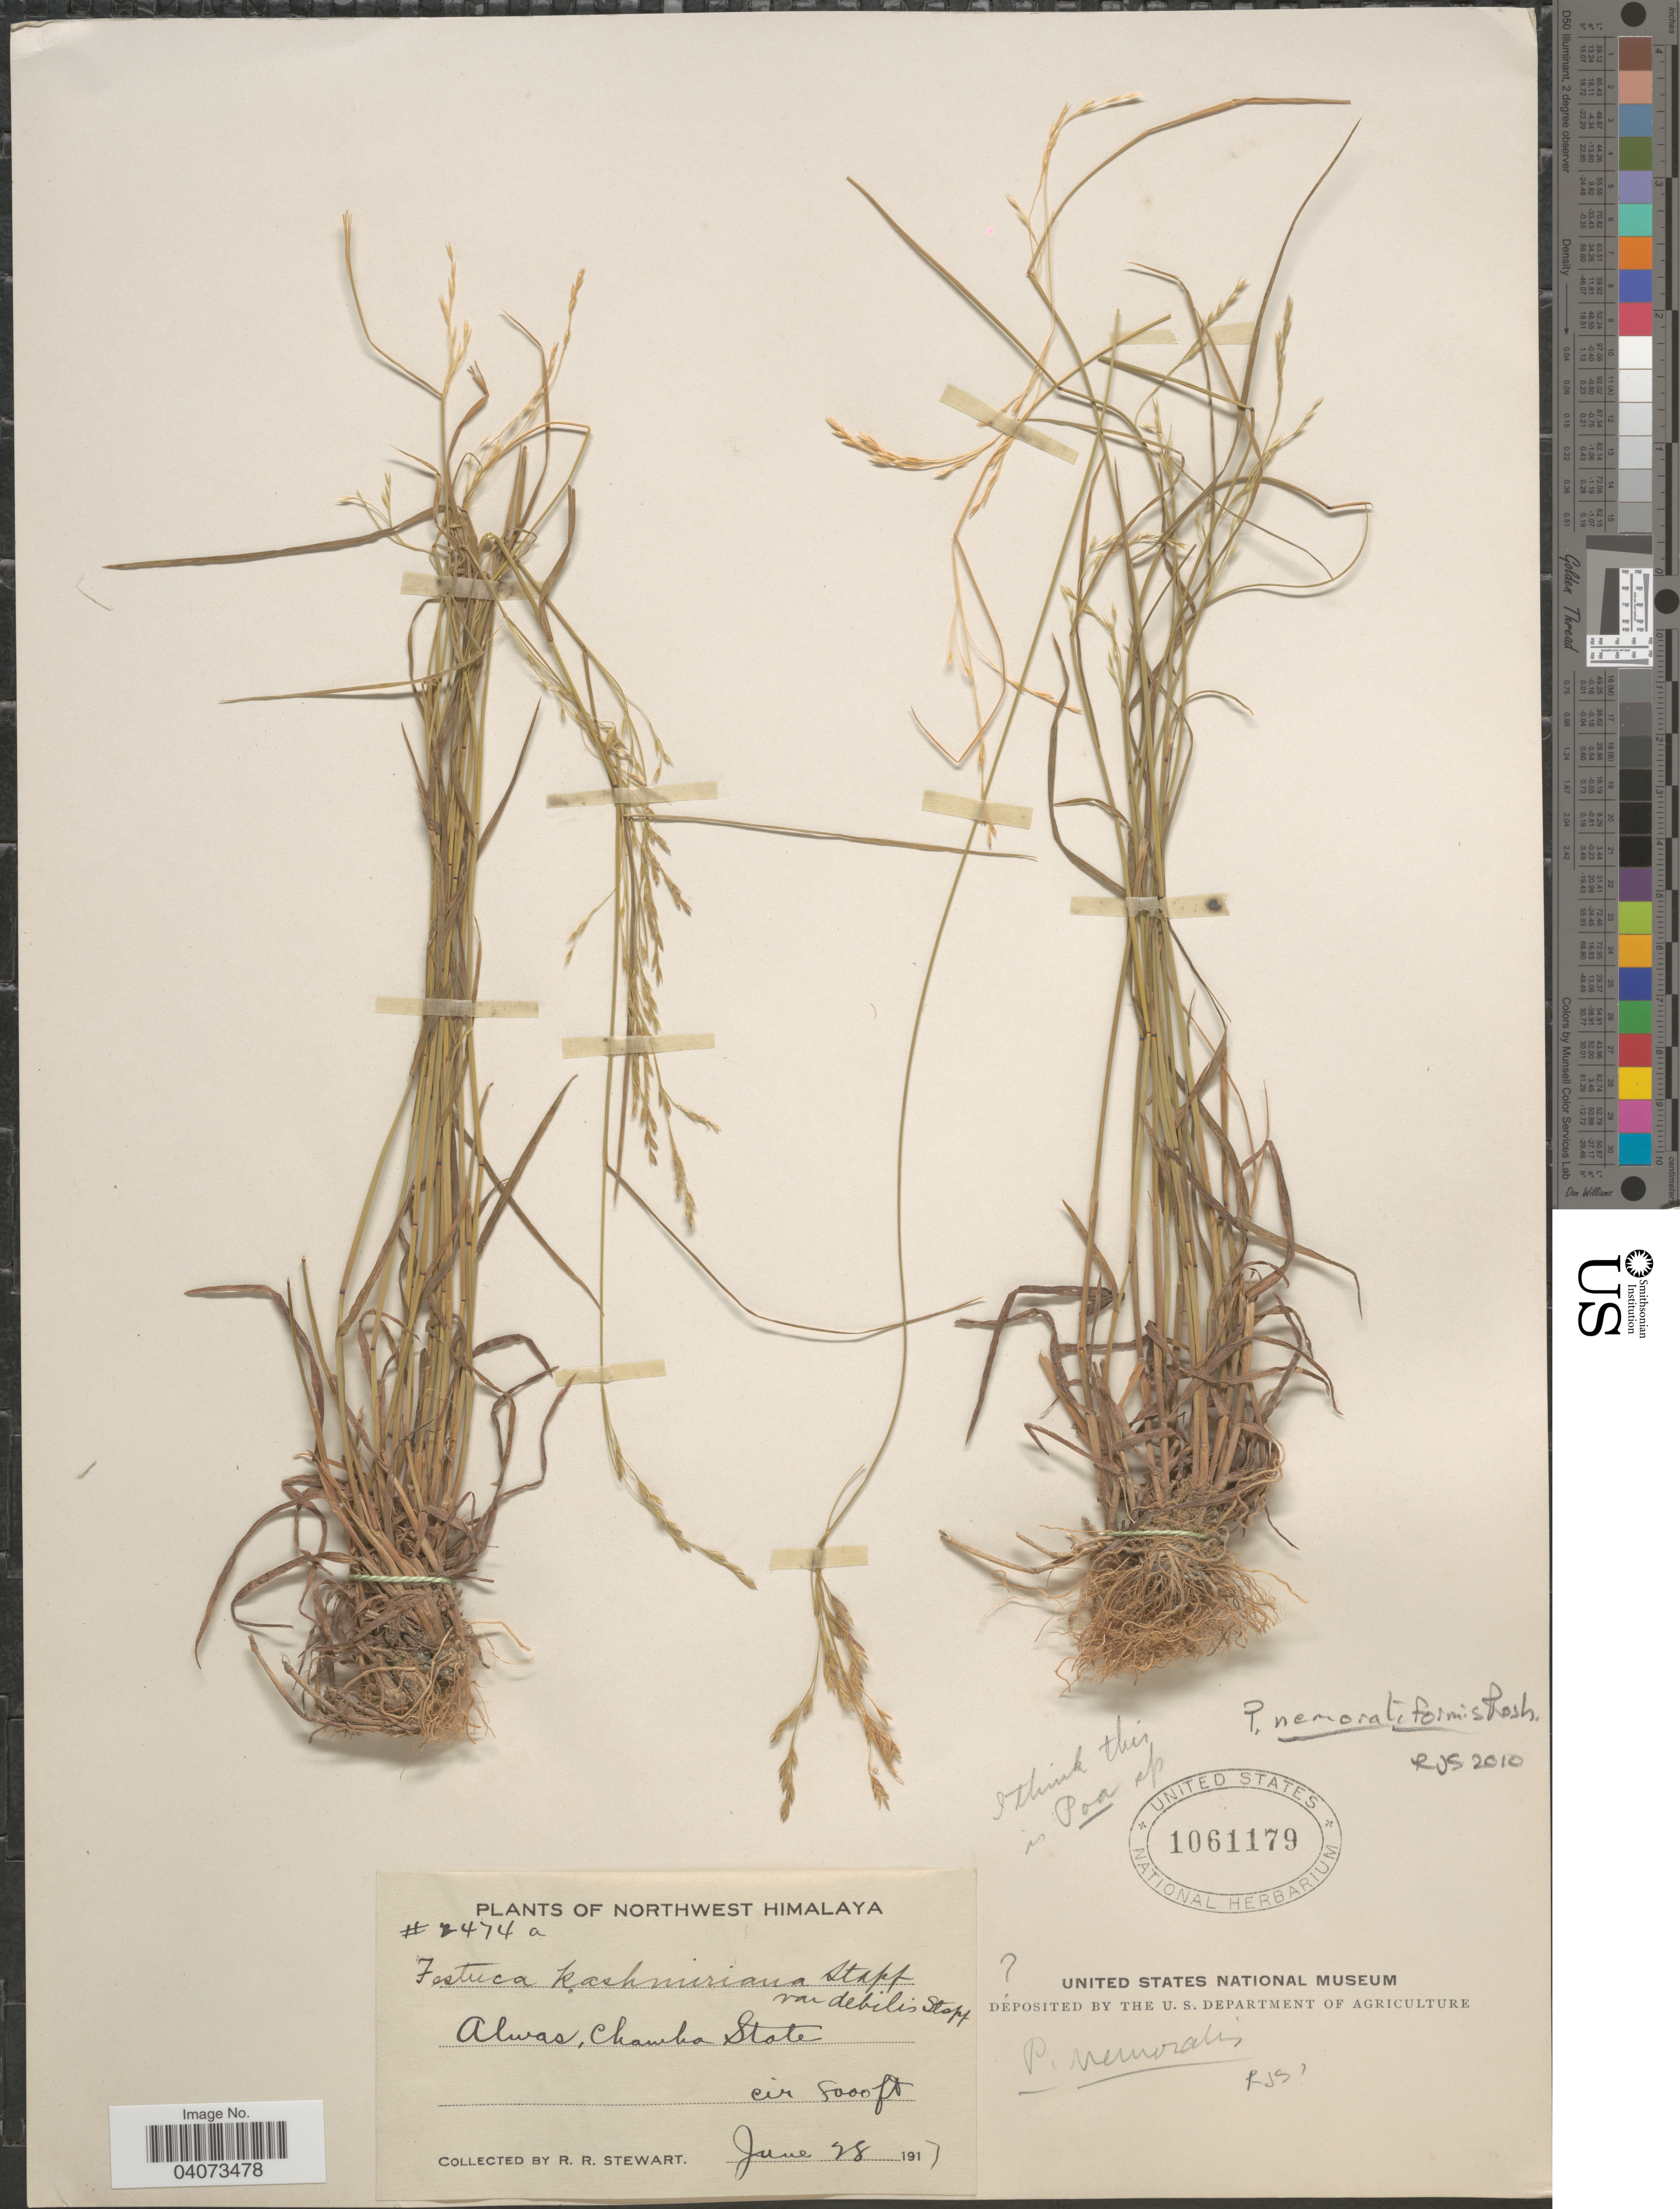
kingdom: Plantae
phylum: Tracheophyta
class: Liliopsida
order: Poales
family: Poaceae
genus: Poa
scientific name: Poa neosachalinensis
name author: Prob.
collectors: R. Stewart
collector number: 2474a*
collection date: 1917-06-28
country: India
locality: Northwest Himalaya. Alwas, Chamba State.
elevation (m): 2438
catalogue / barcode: US 1061179